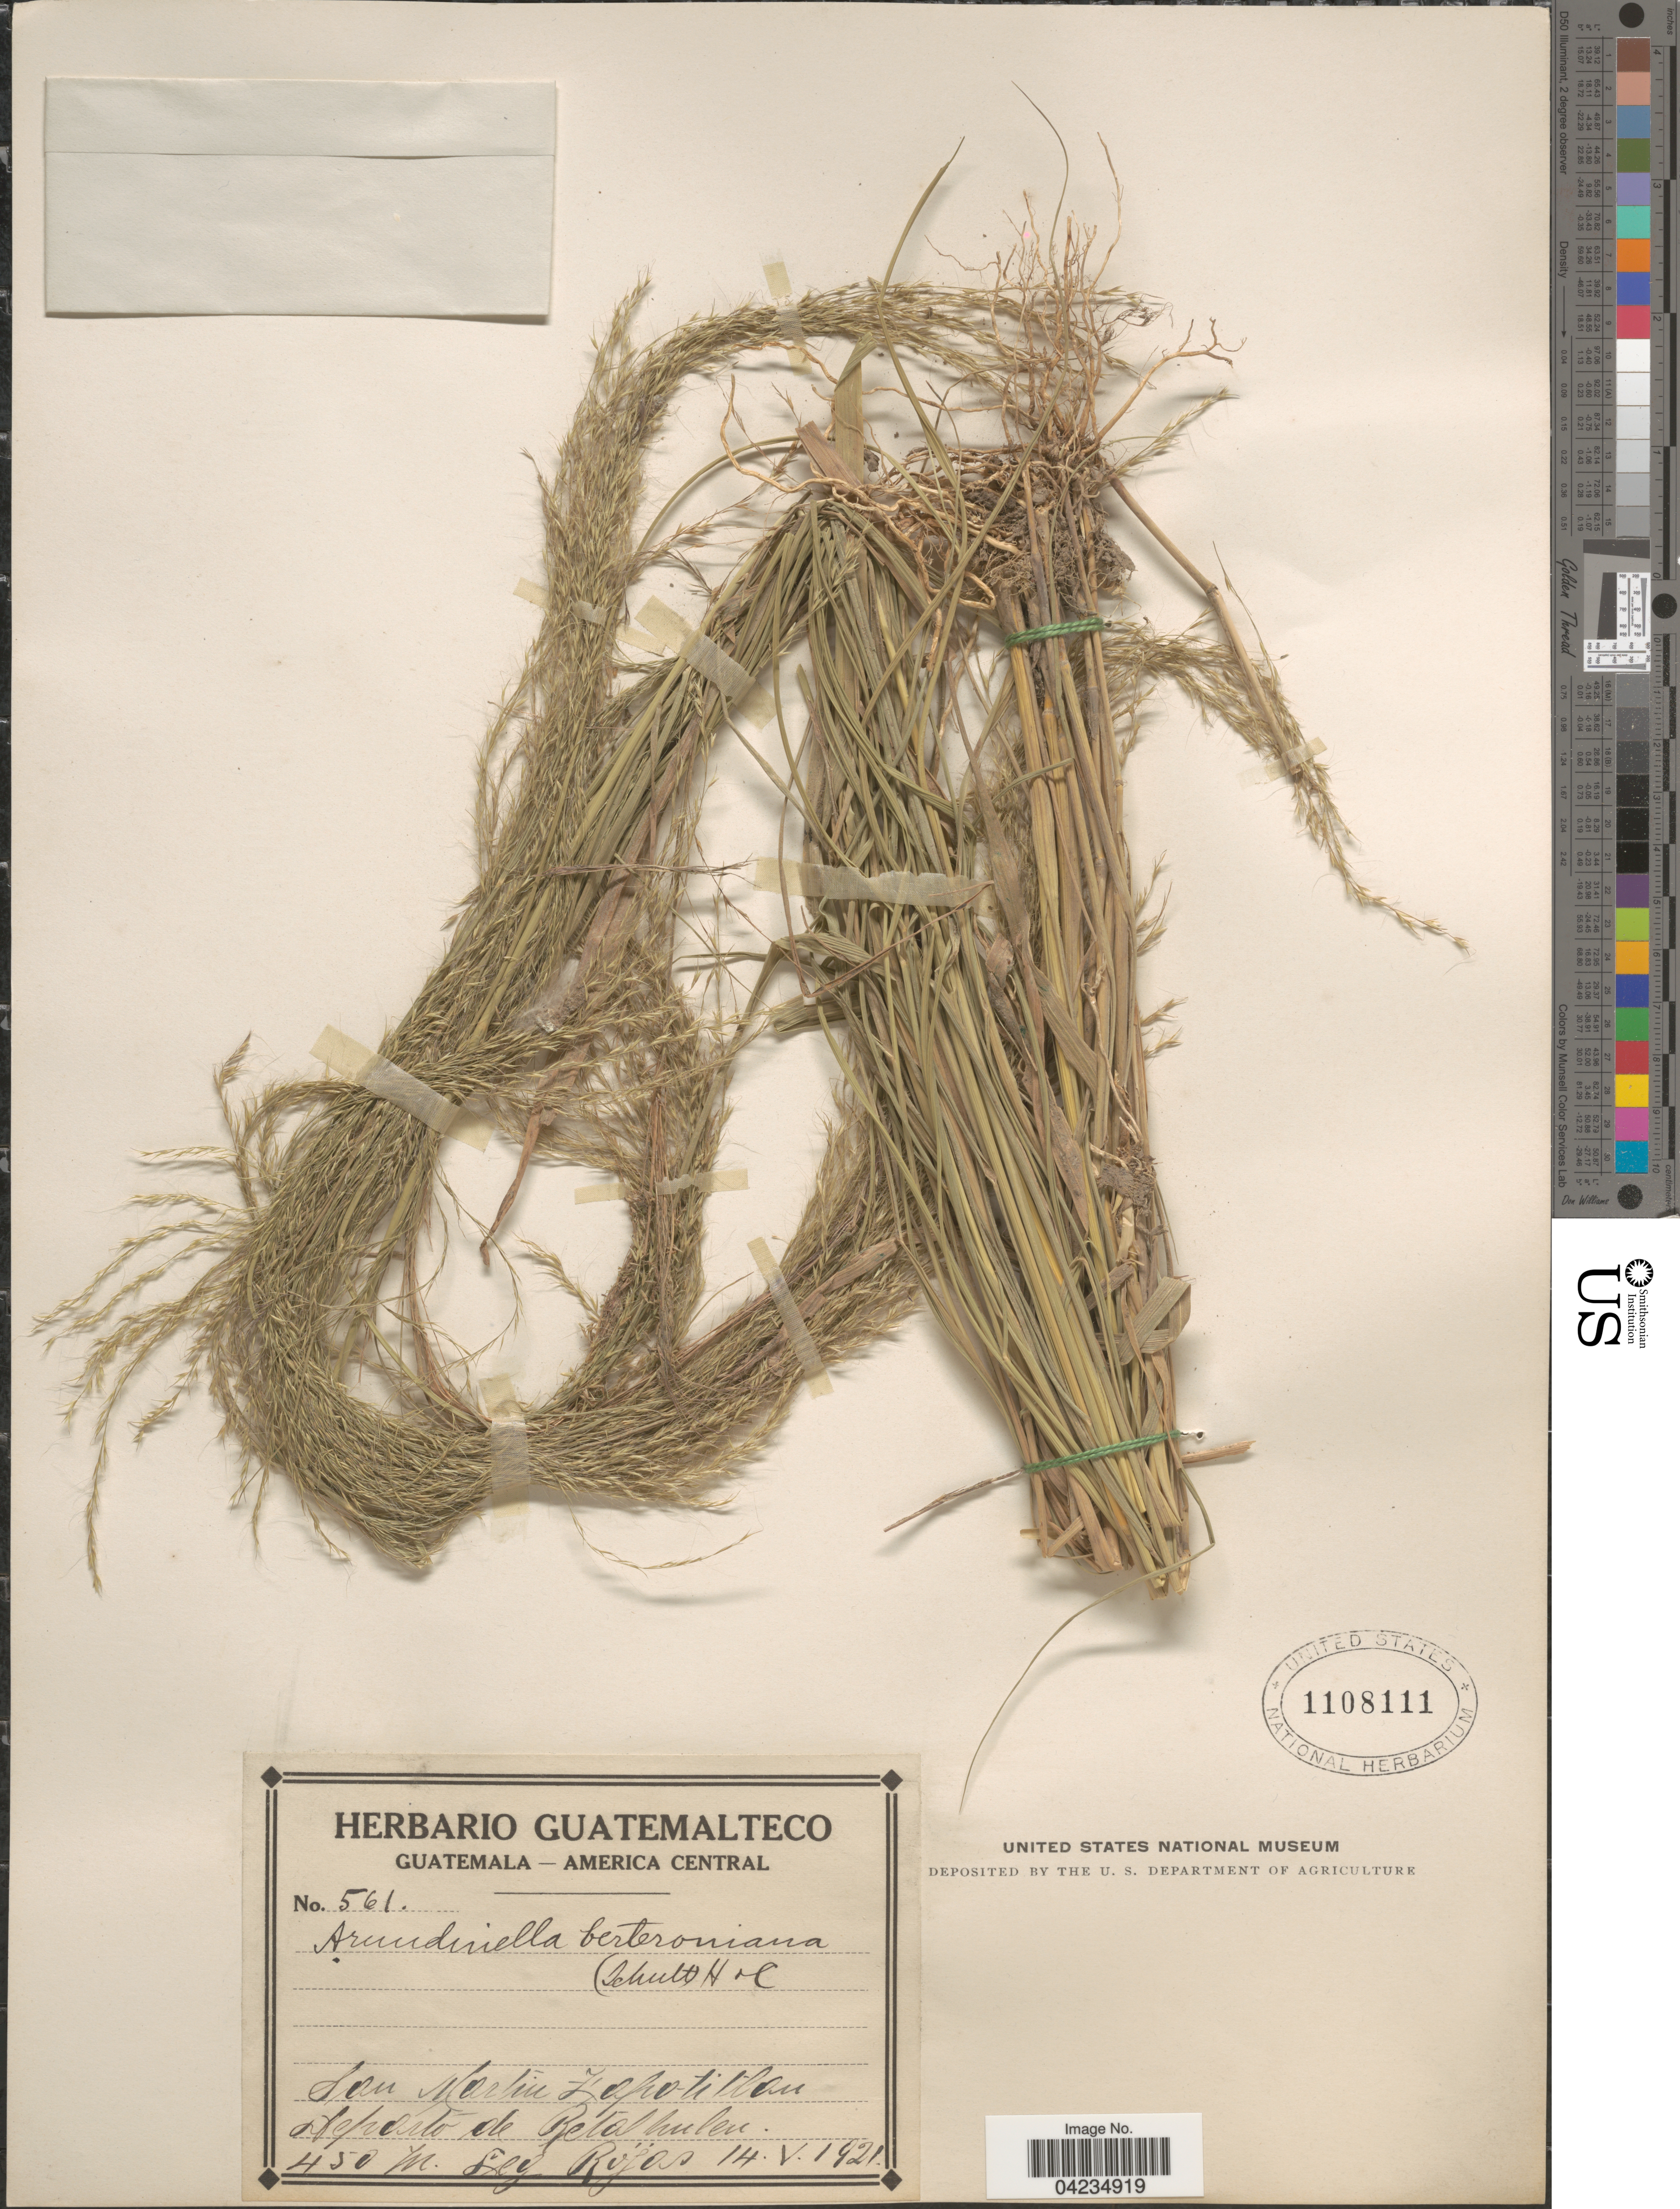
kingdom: Plantae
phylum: Tracheophyta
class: Liliopsida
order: Poales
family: Poaceae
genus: Arundinella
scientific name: Arundinella berteroniana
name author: (Schult.) Hitchc. & Chase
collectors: Rojas, --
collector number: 561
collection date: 1921-05-14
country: Guatemala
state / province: Retalhuleu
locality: San Martin Zapotitlán. Departo de Retalhuleu.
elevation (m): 450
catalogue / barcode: US 1108111